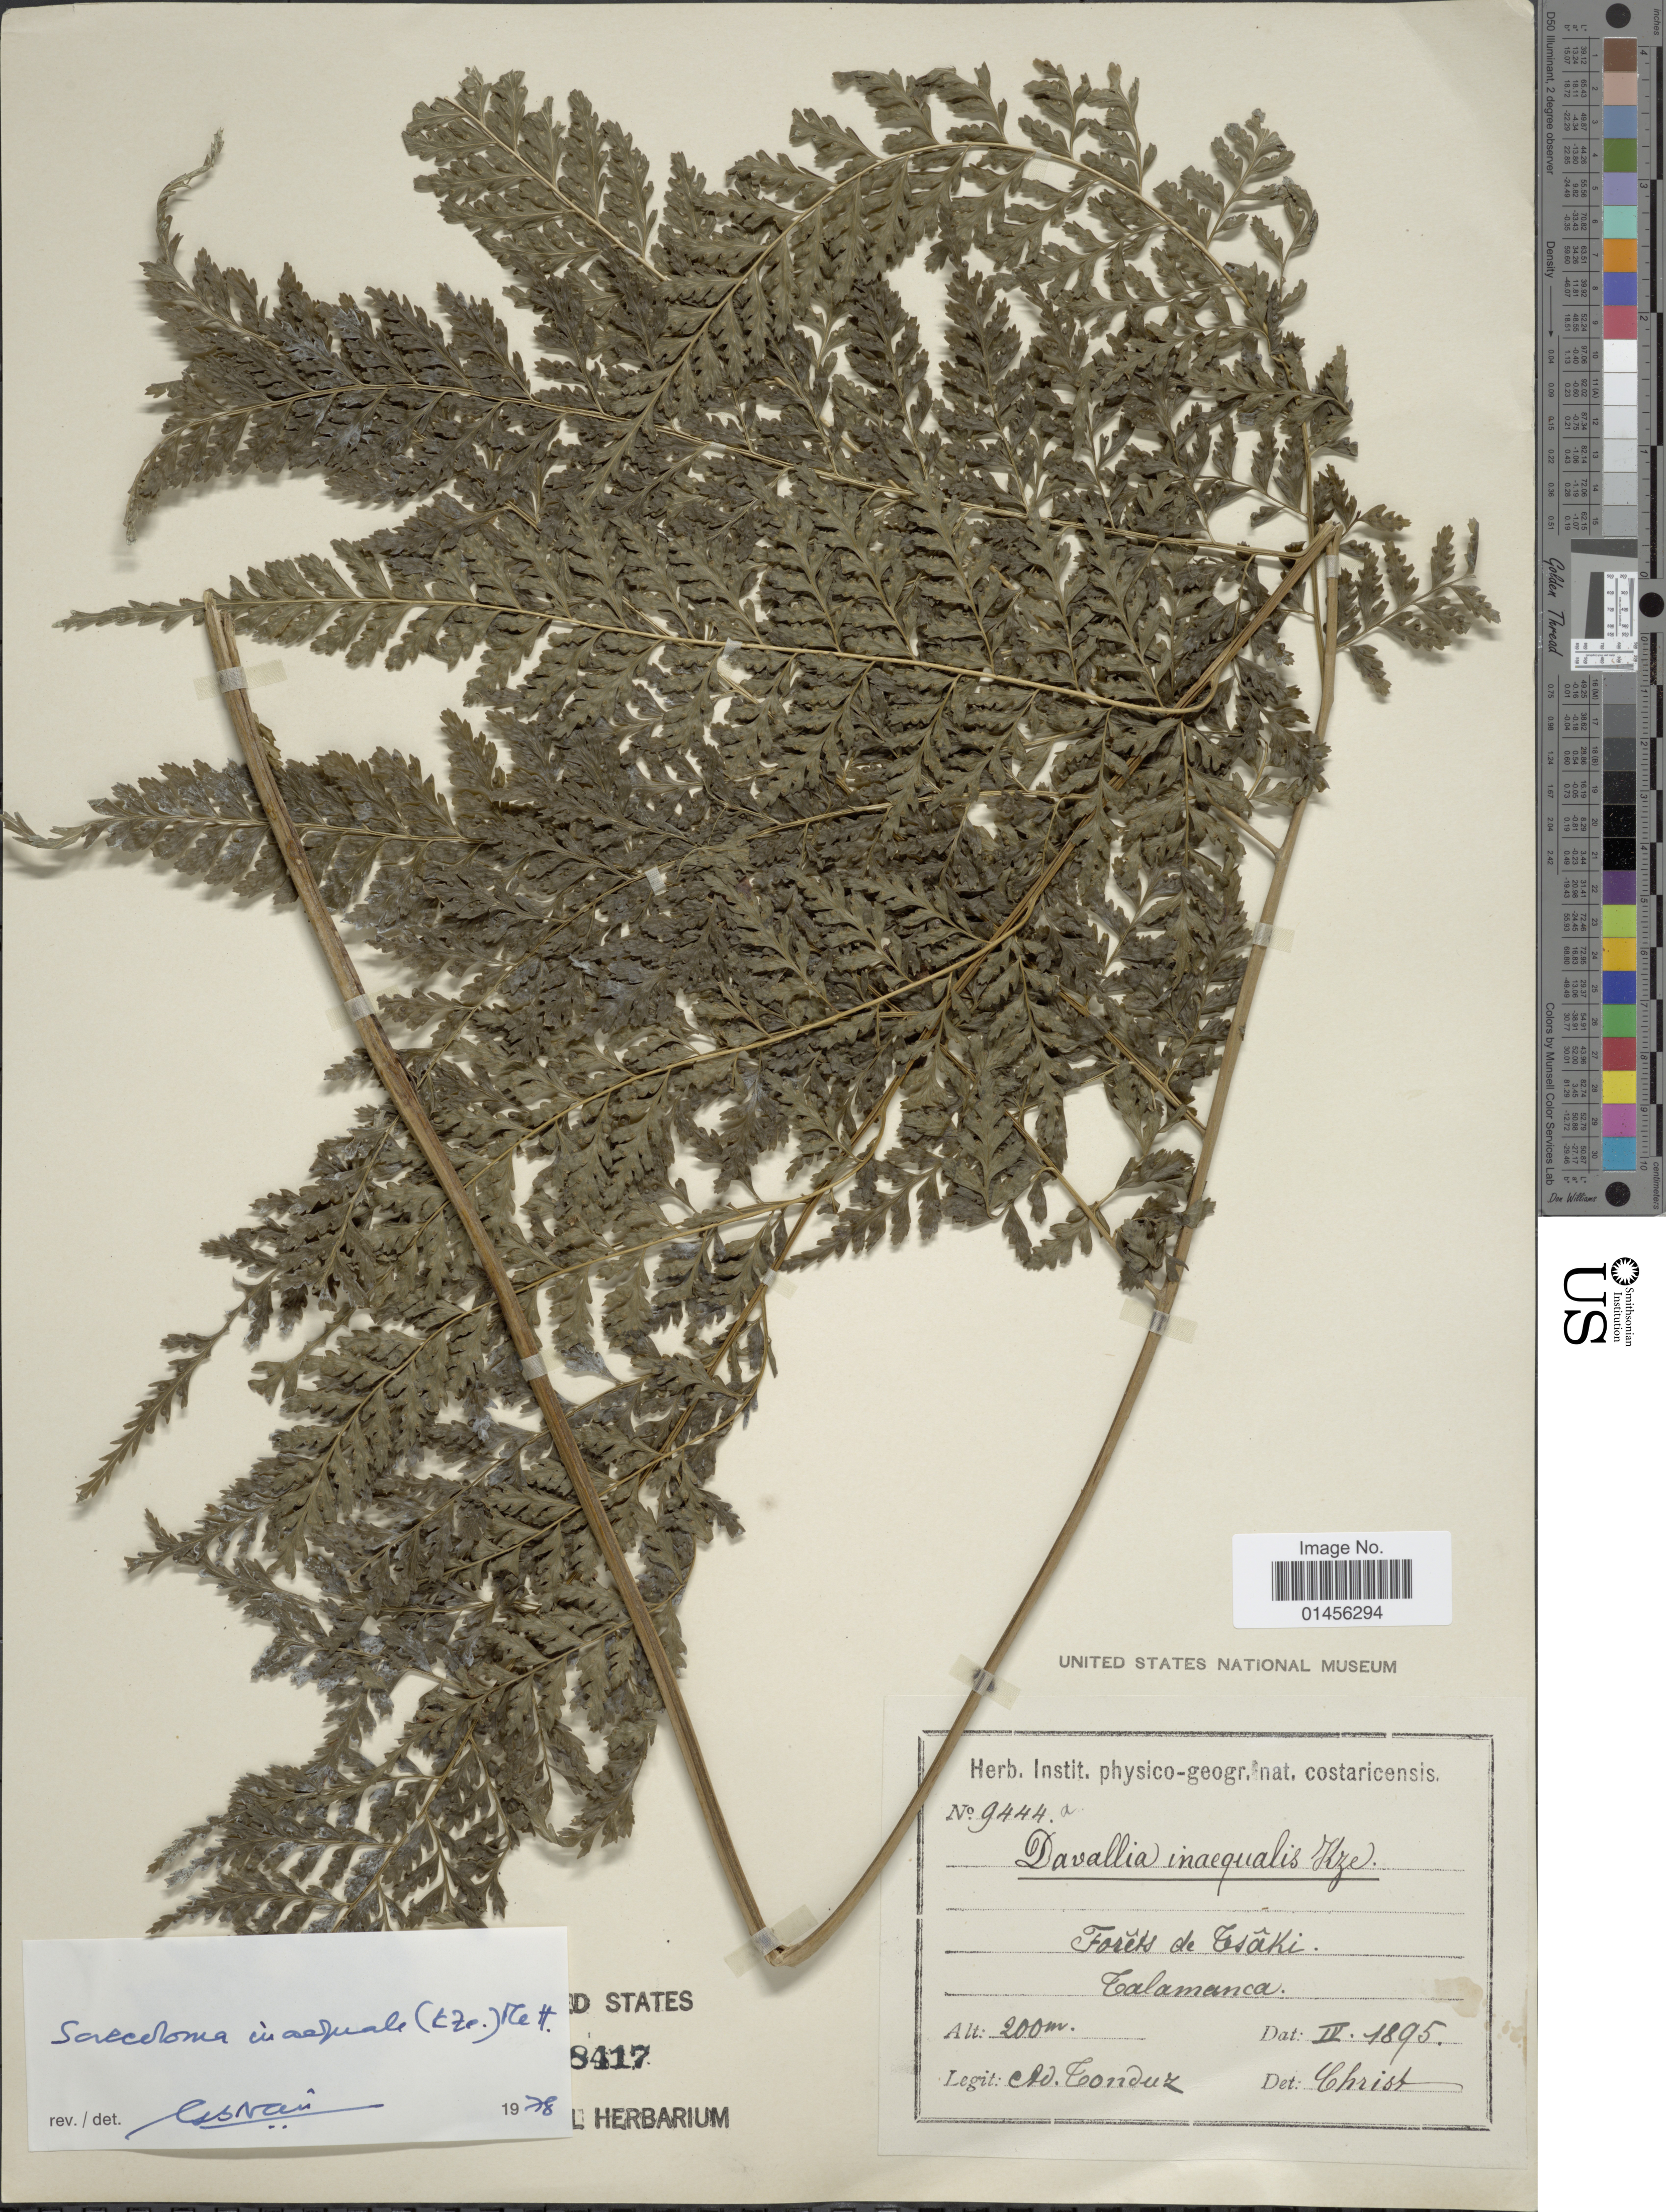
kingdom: Plantae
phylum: Tracheophyta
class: Polypodiopsida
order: Polypodiales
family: Saccolomataceae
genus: Saccoloma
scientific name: Saccoloma inaequale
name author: (Kunze) Mett.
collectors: A. Tonduz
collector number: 944a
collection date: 1895-04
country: Costa Rica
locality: Forêts de Tsâki,Talamanca.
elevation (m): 200